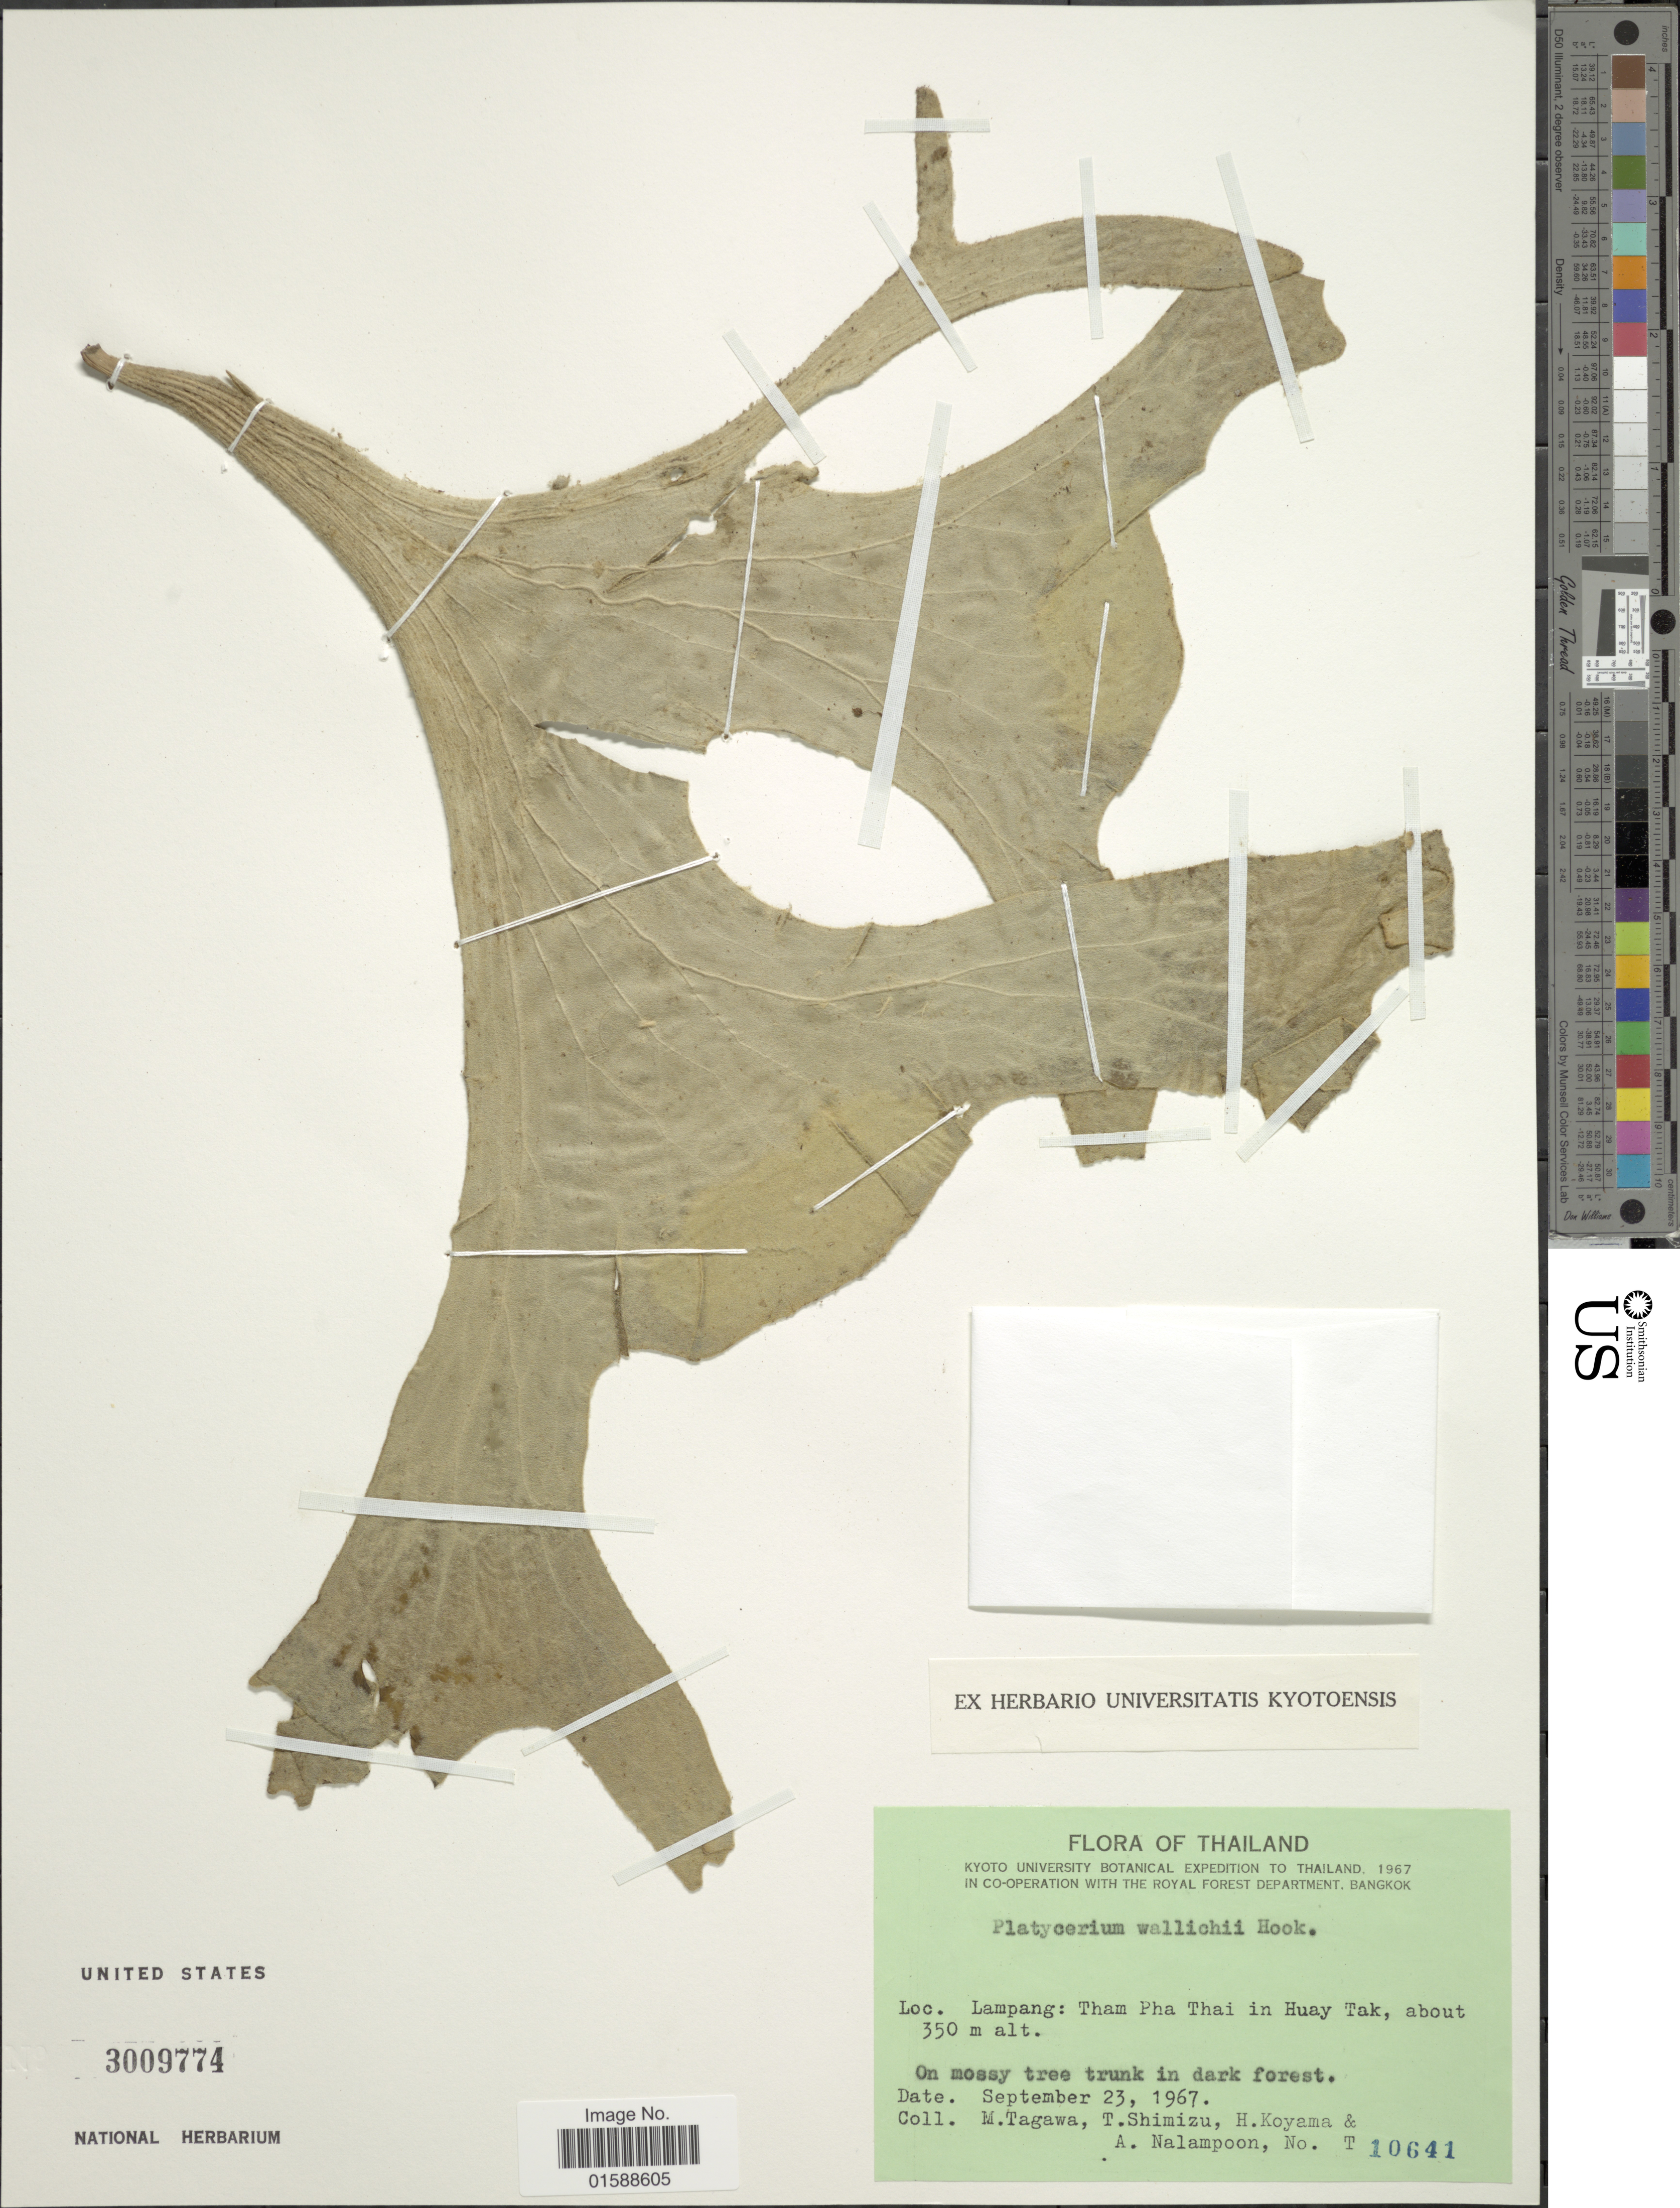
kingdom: Plantae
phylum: Tracheophyta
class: Polypodiopsida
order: Polypodiales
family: Polypodiaceae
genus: Platycerium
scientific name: Platycerium wallichii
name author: Hook.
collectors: M. Tagawa, T. Shimizu, H. Koyama & A. Nalampoon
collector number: T10641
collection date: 1967-09-23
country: Thailand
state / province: Lampang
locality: Tham Pha Thai in Huay Tak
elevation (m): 350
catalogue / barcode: US 3009774